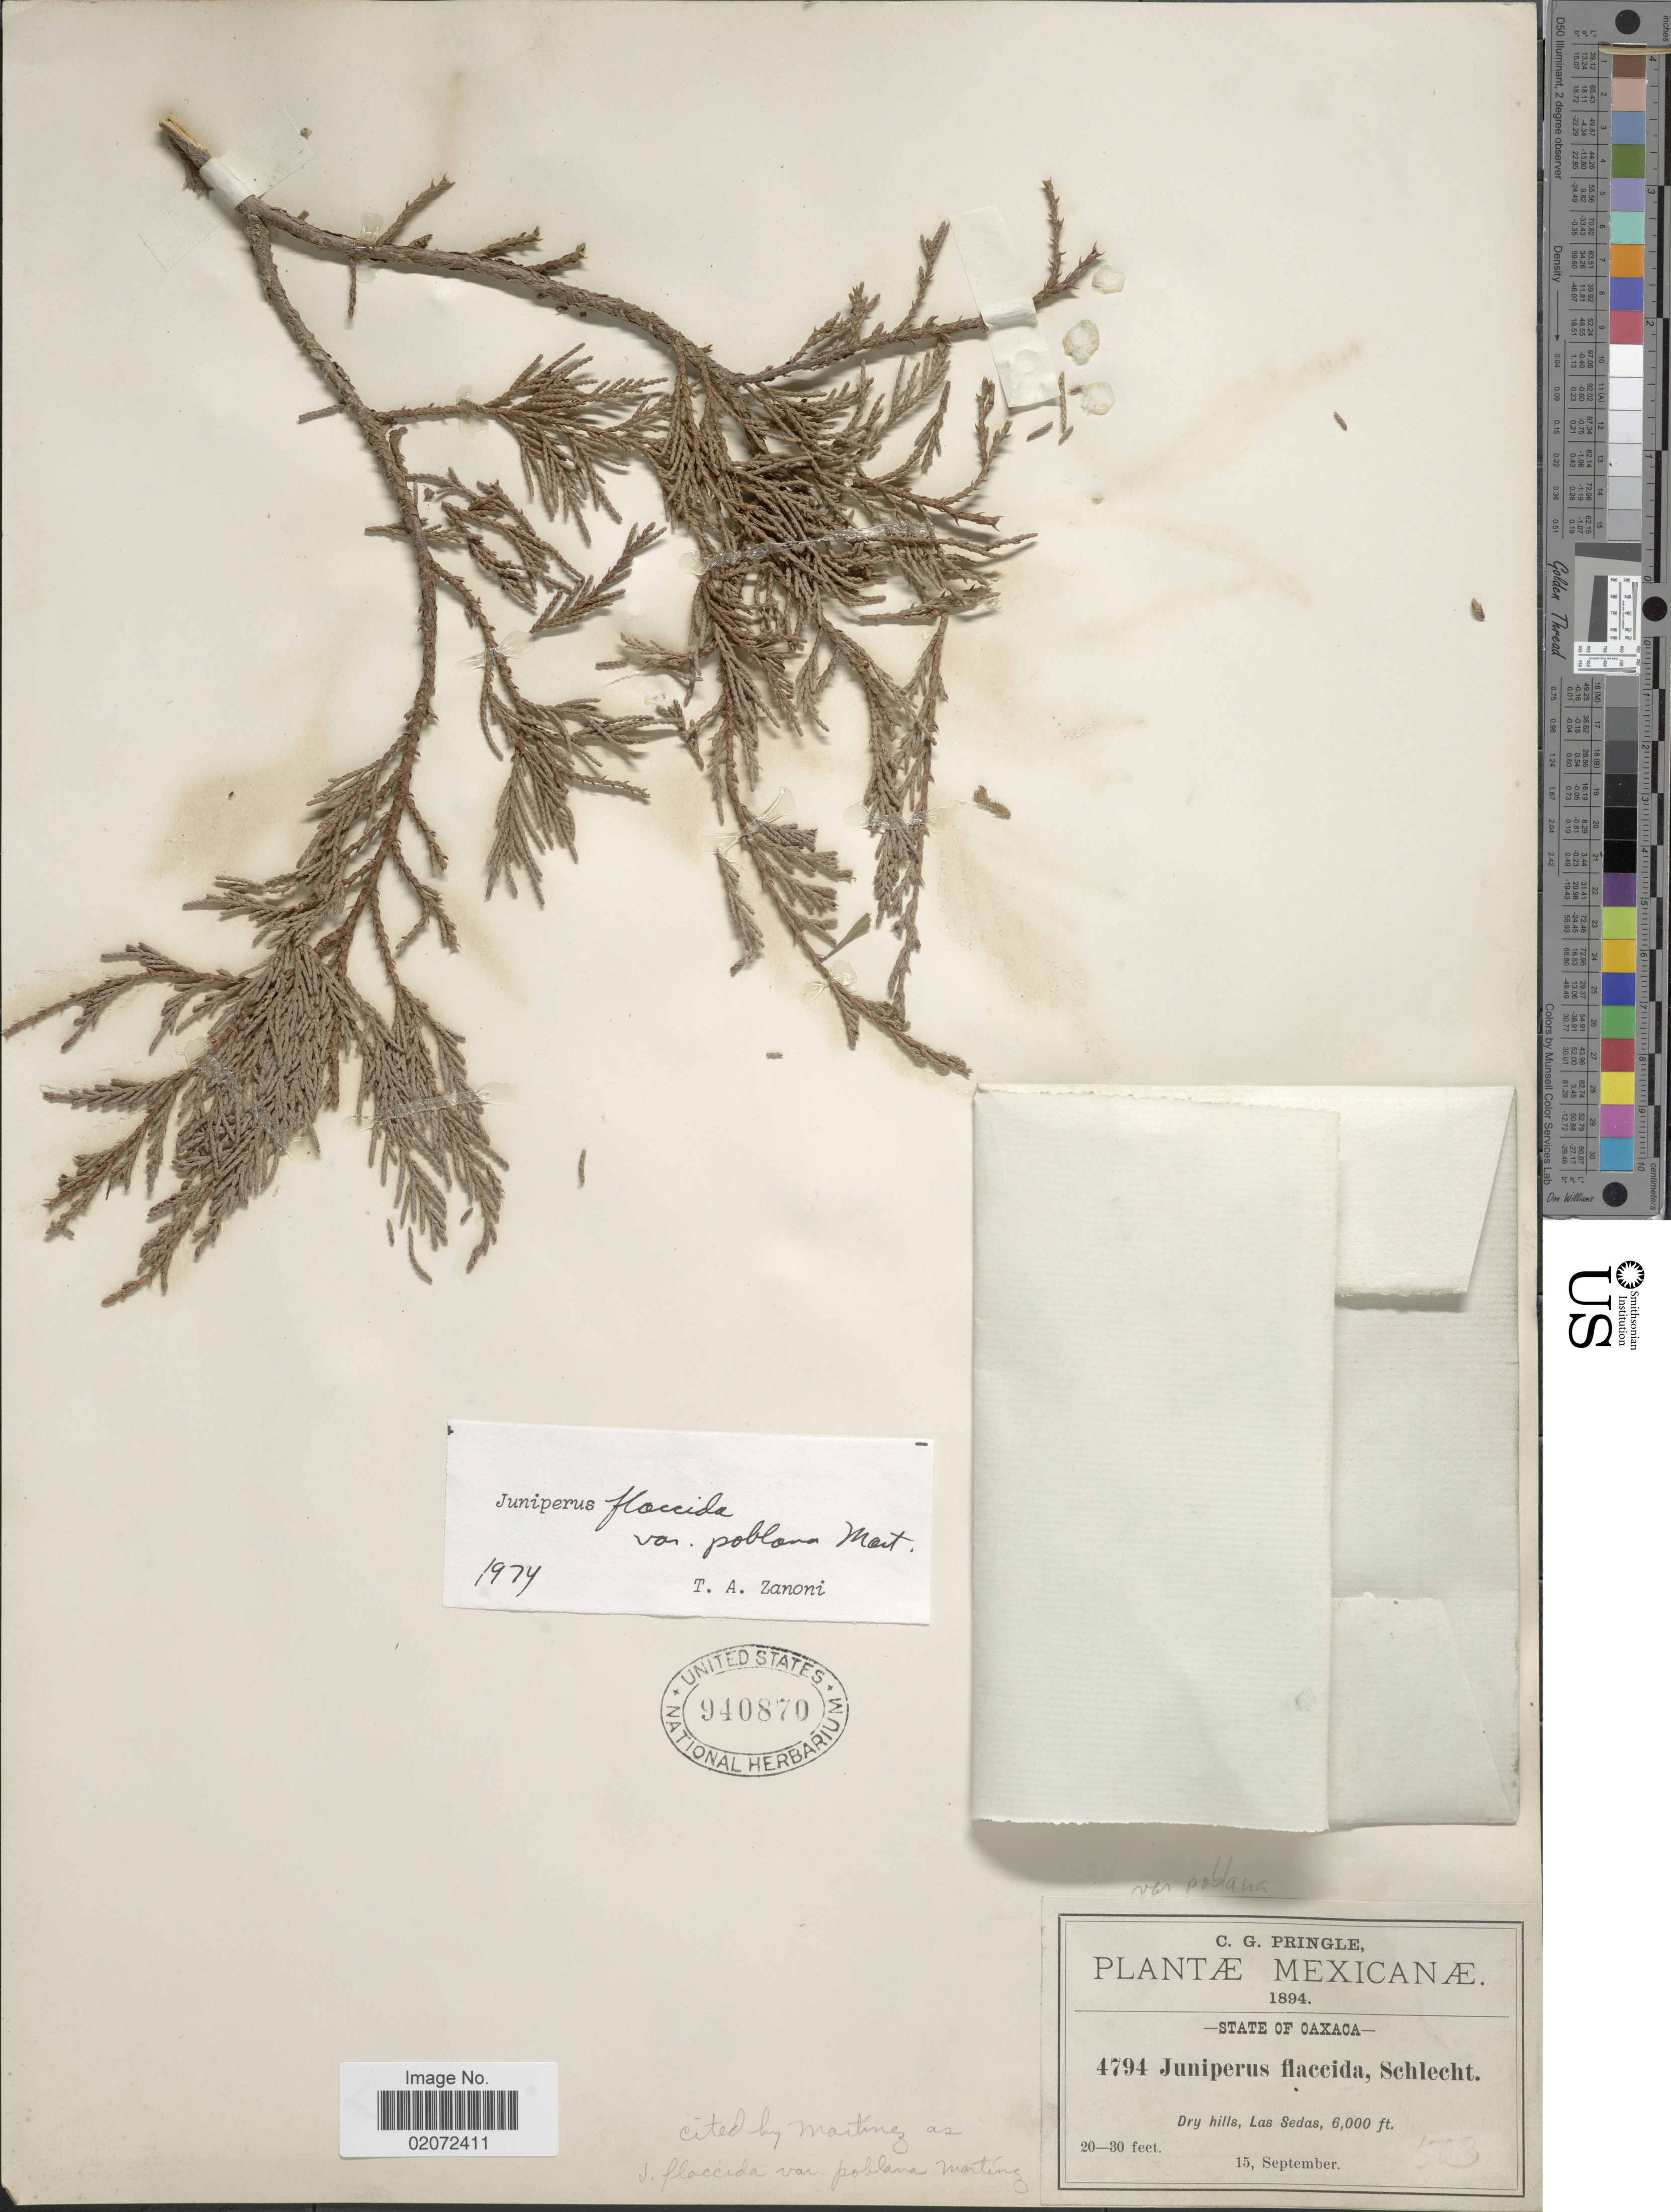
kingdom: Plantae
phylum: Tracheophyta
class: Pinopsida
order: Pinales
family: Cupressaceae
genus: Juniperus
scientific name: Juniperus flaccida var. poblana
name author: Martínez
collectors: C. G. Pringle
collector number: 4794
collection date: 1894-09-15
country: Mexico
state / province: Oaxaca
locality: Las Sedas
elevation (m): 1829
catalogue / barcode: US 940870